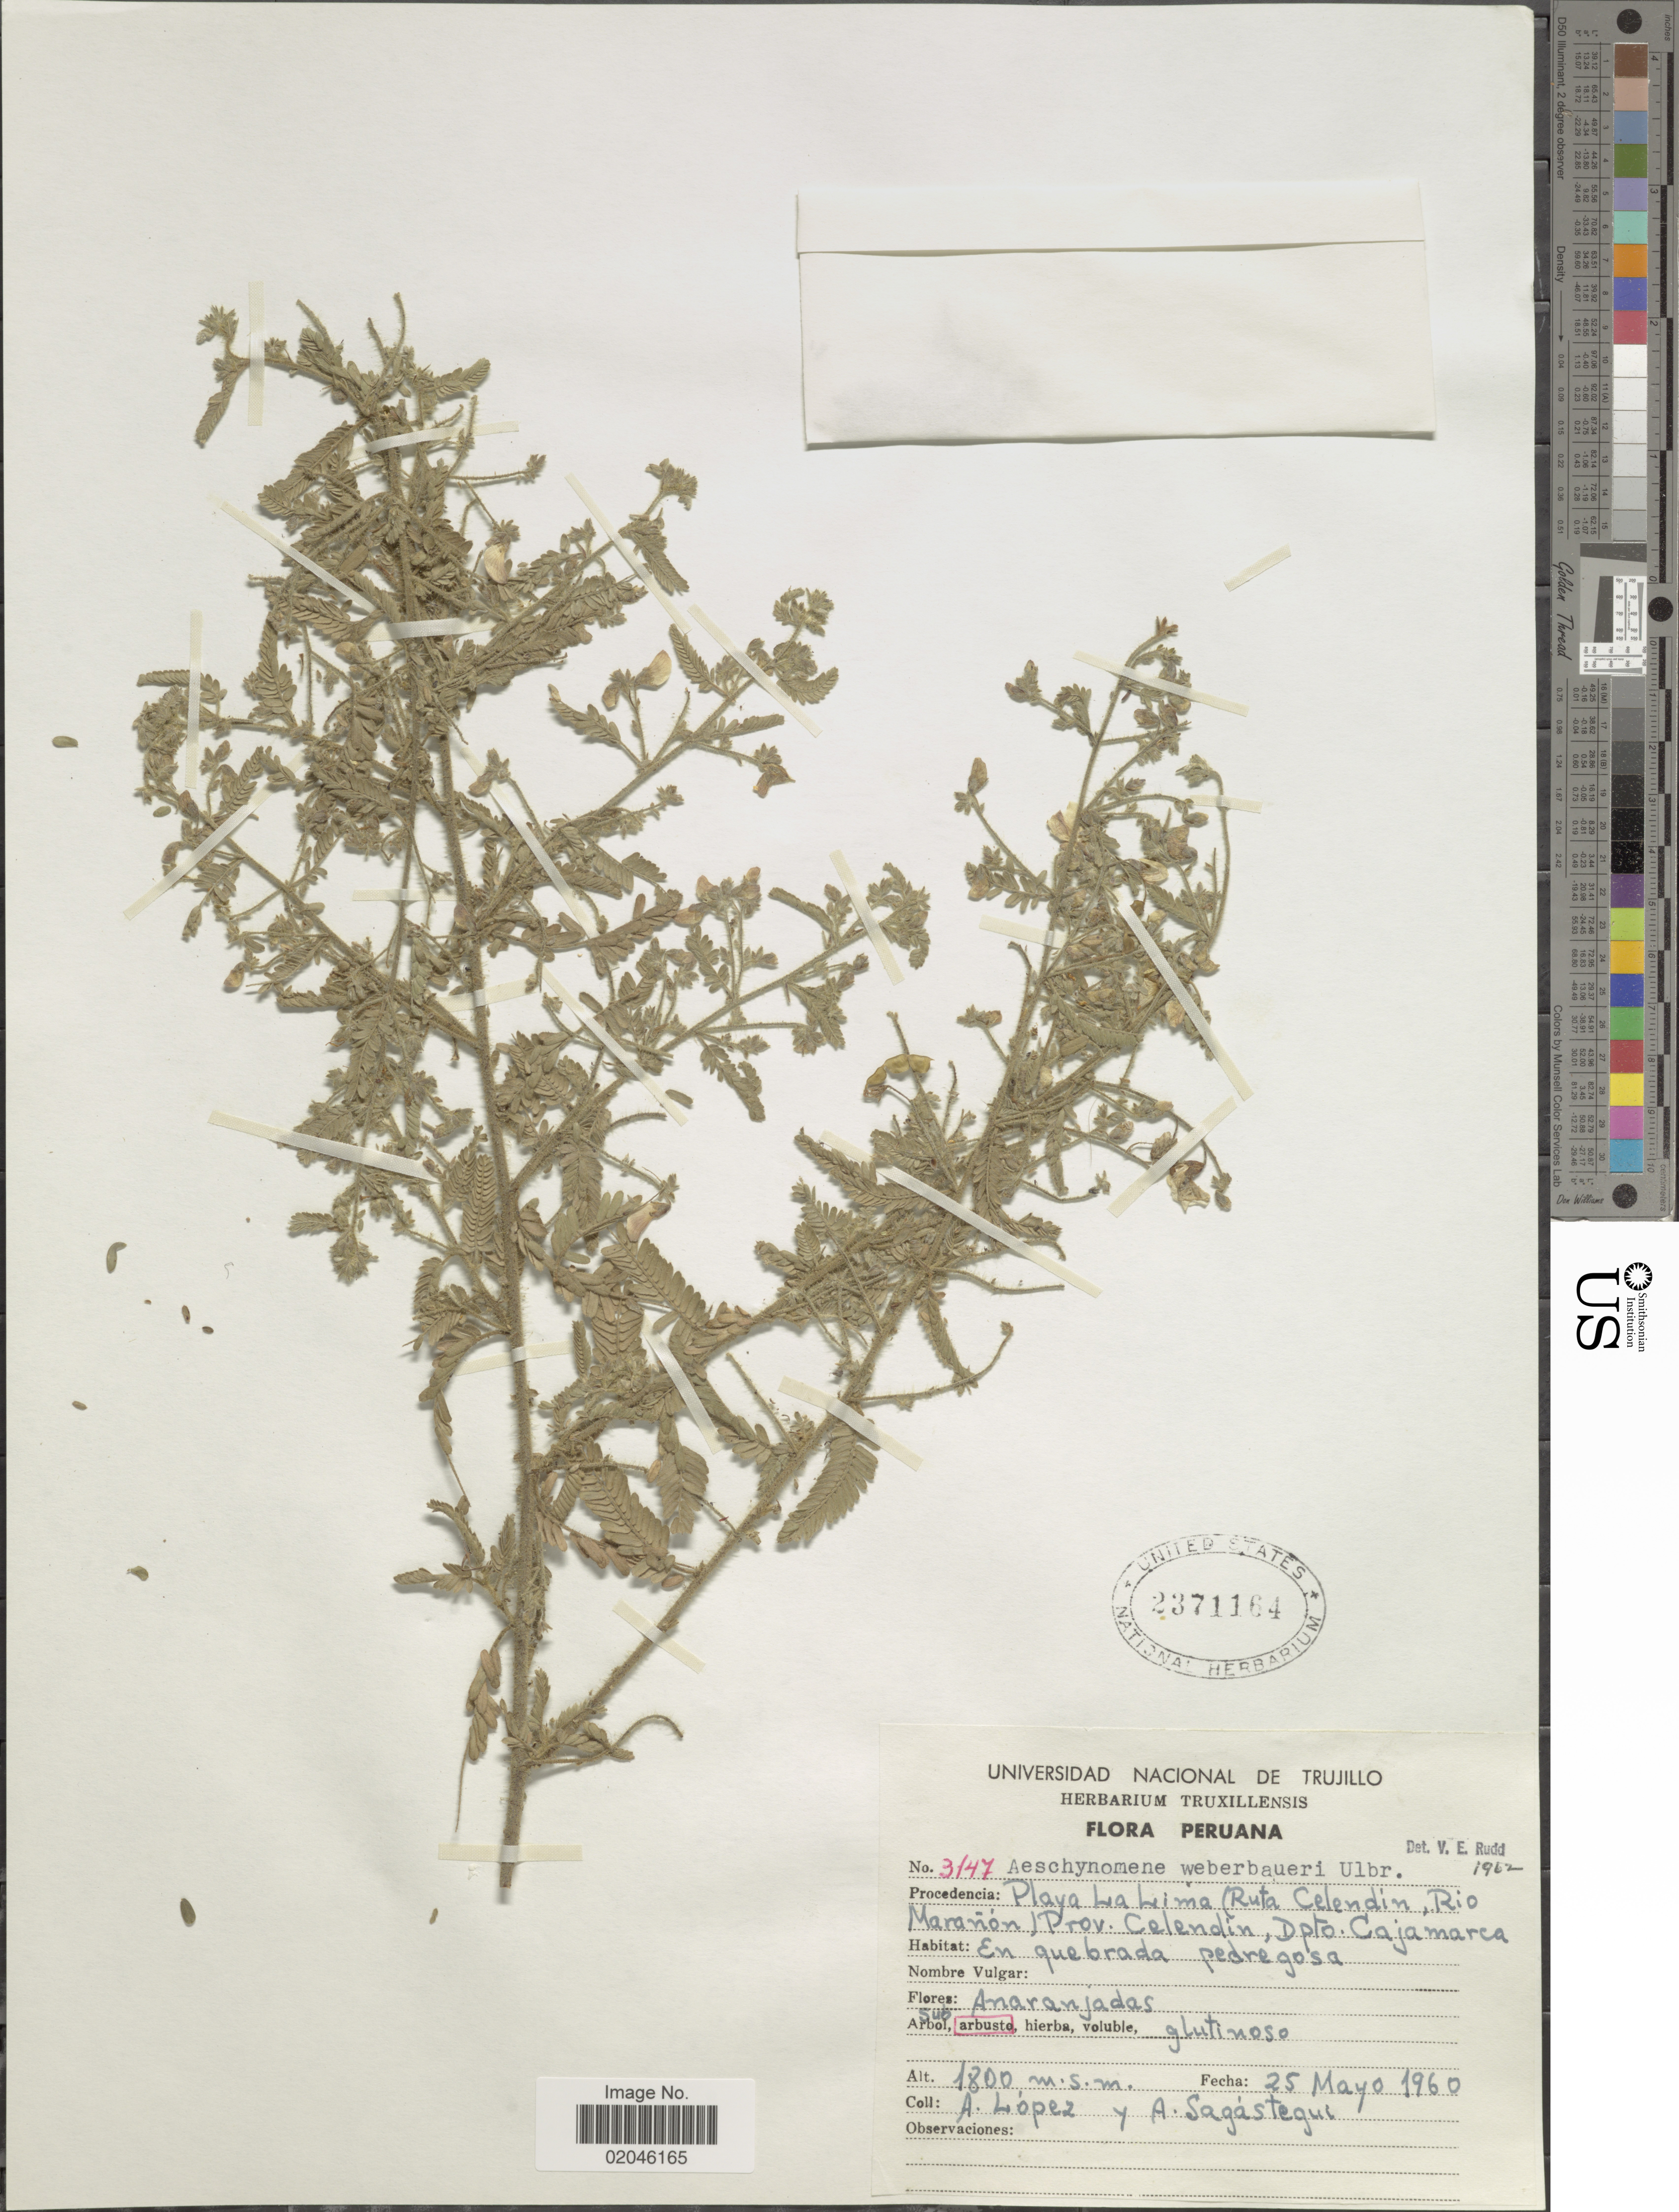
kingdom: Plantae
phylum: Tracheophyta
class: Magnoliopsida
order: Fabales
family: Fabaceae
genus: Aeschynomene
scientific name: Aeschynomene weberbaueri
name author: Ulbr.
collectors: A. López & A. Sagástequi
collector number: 3147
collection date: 1960-05-25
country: Peru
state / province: Cajamarca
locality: Playa La LIma (Ruta Celendin, Rio Maranon) Prov. Celendin, en quebrada pedregosa.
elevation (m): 1800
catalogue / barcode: US 2371164